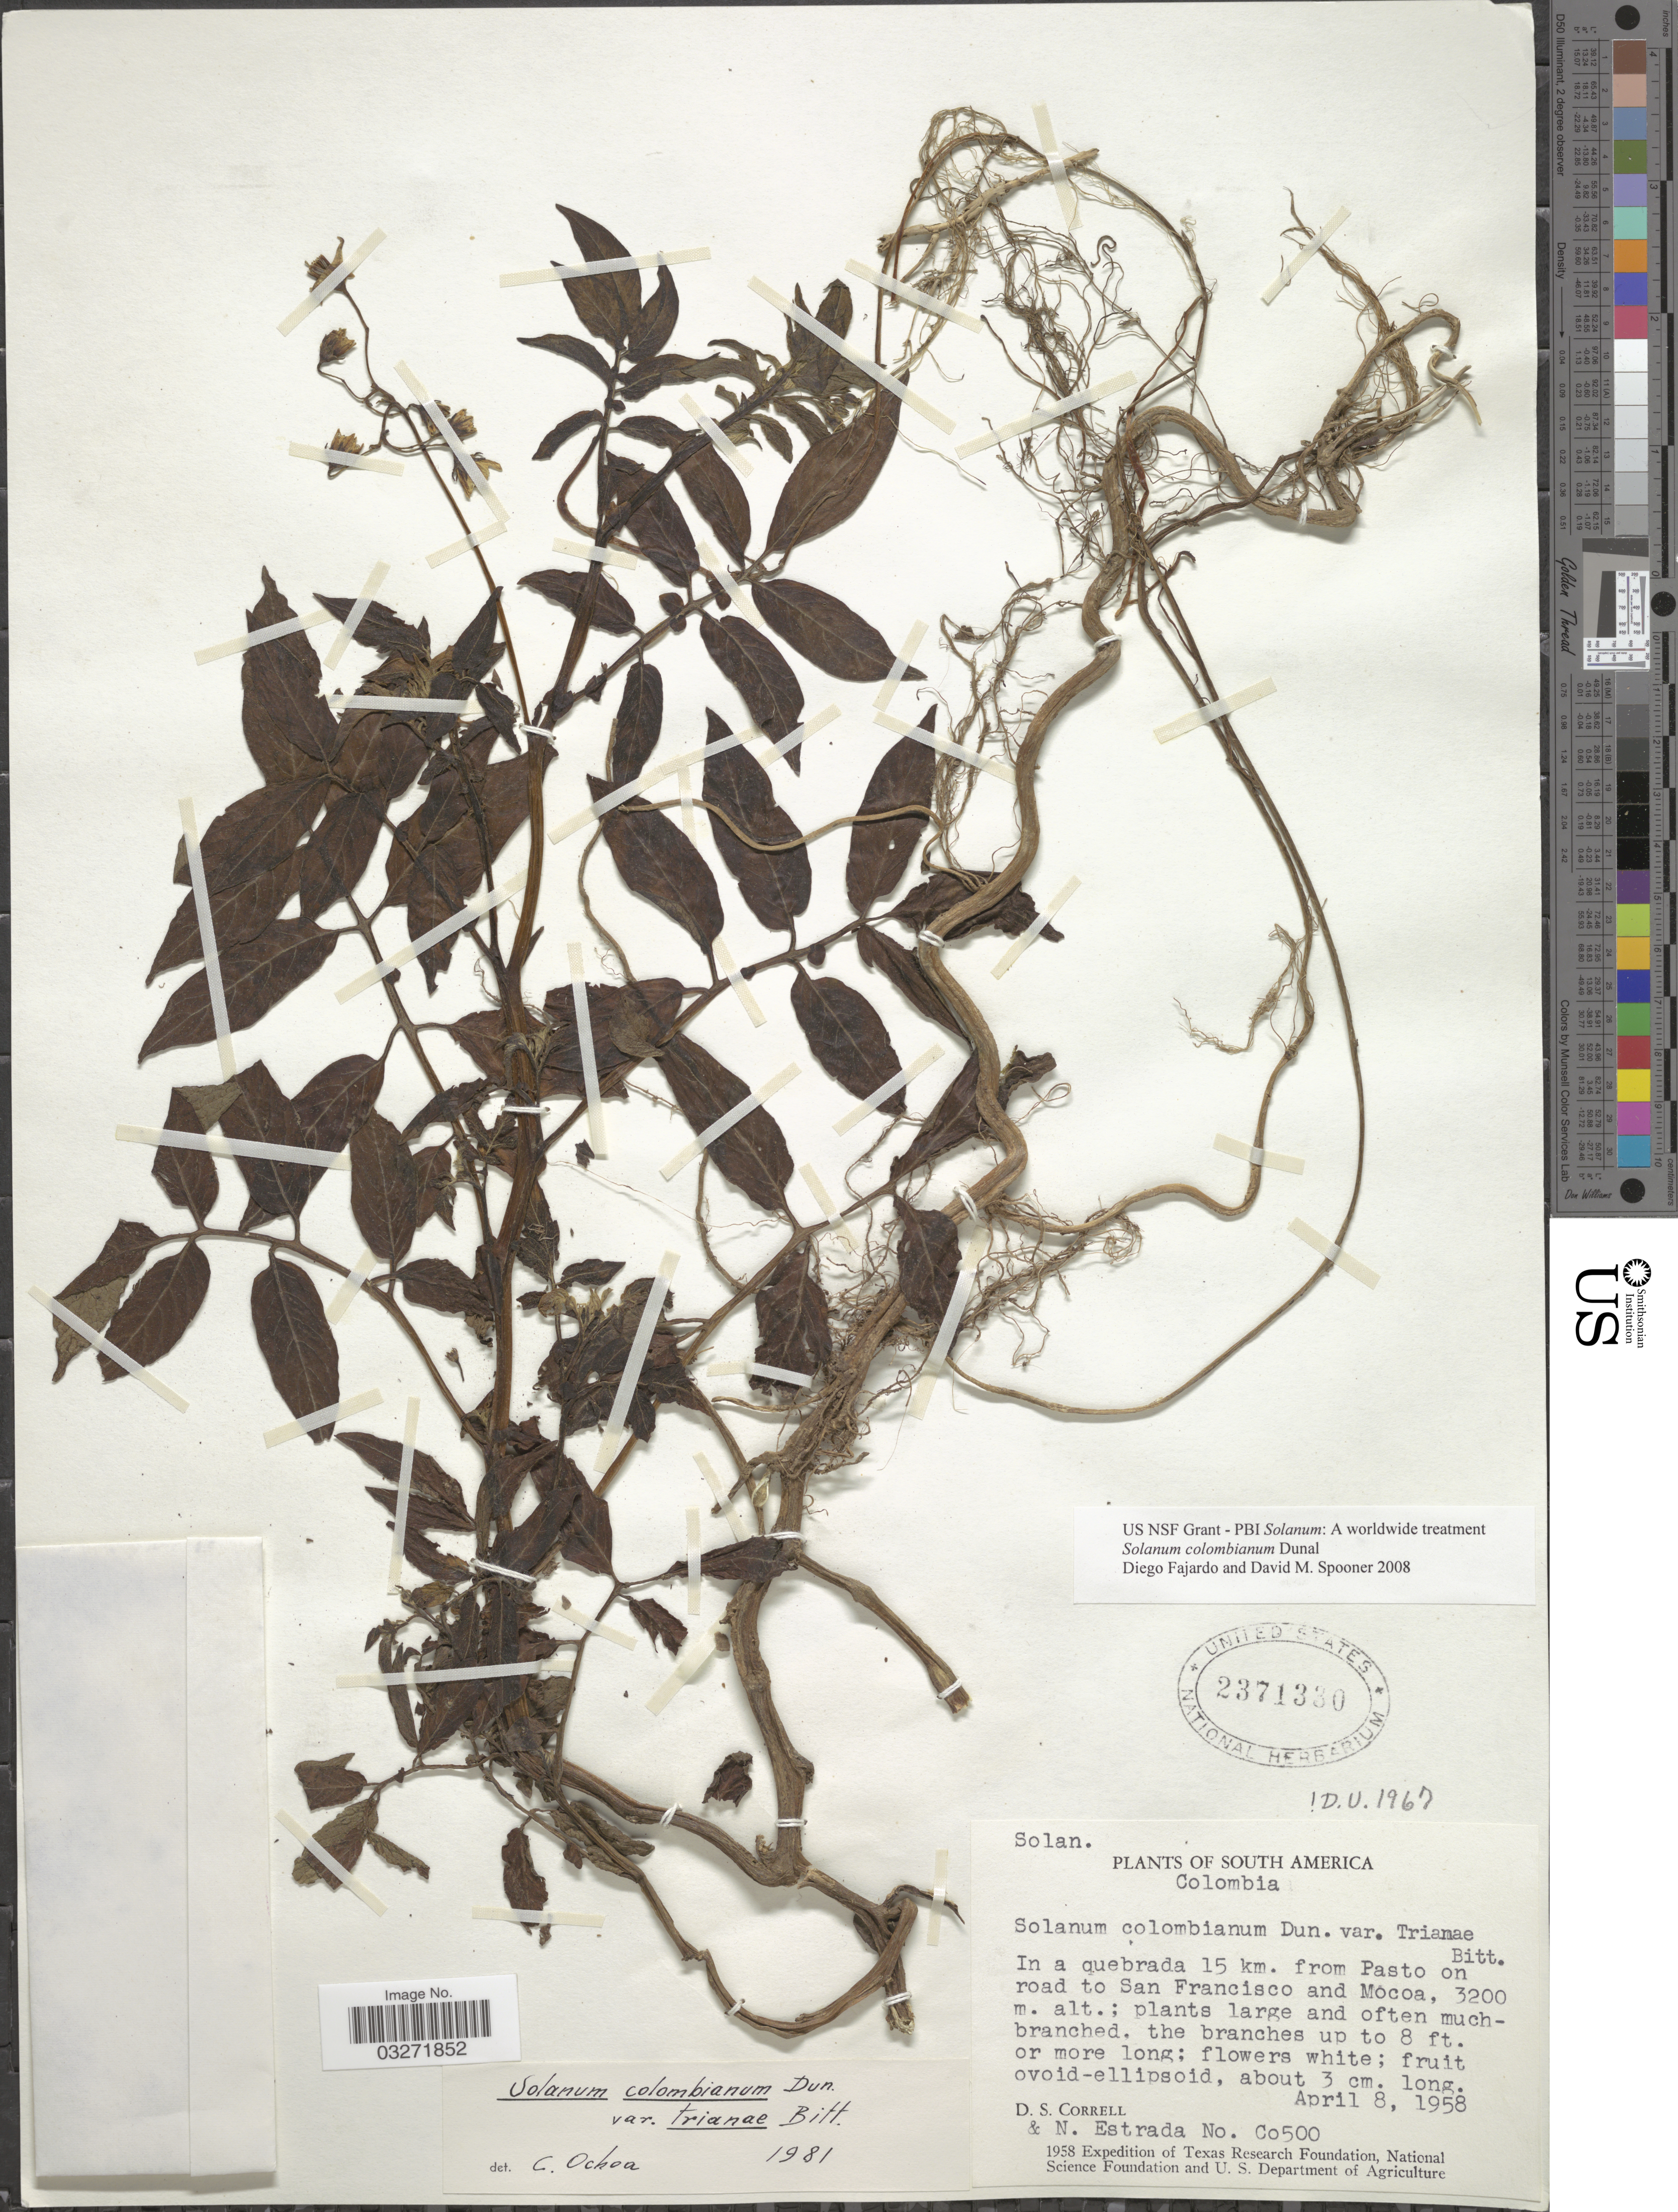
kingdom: Plantae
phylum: Tracheophyta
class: Magnoliopsida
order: Solanales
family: Solanaceae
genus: Solanum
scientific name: Solanum colombianum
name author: Dunal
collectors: D. S. Correll & N. Estrada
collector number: Co500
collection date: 1958-04-08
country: Colombia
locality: In a quebrada 15 km. from Pasto on road to San Francisco and Mocoa.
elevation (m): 3200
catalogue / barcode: US 2371330